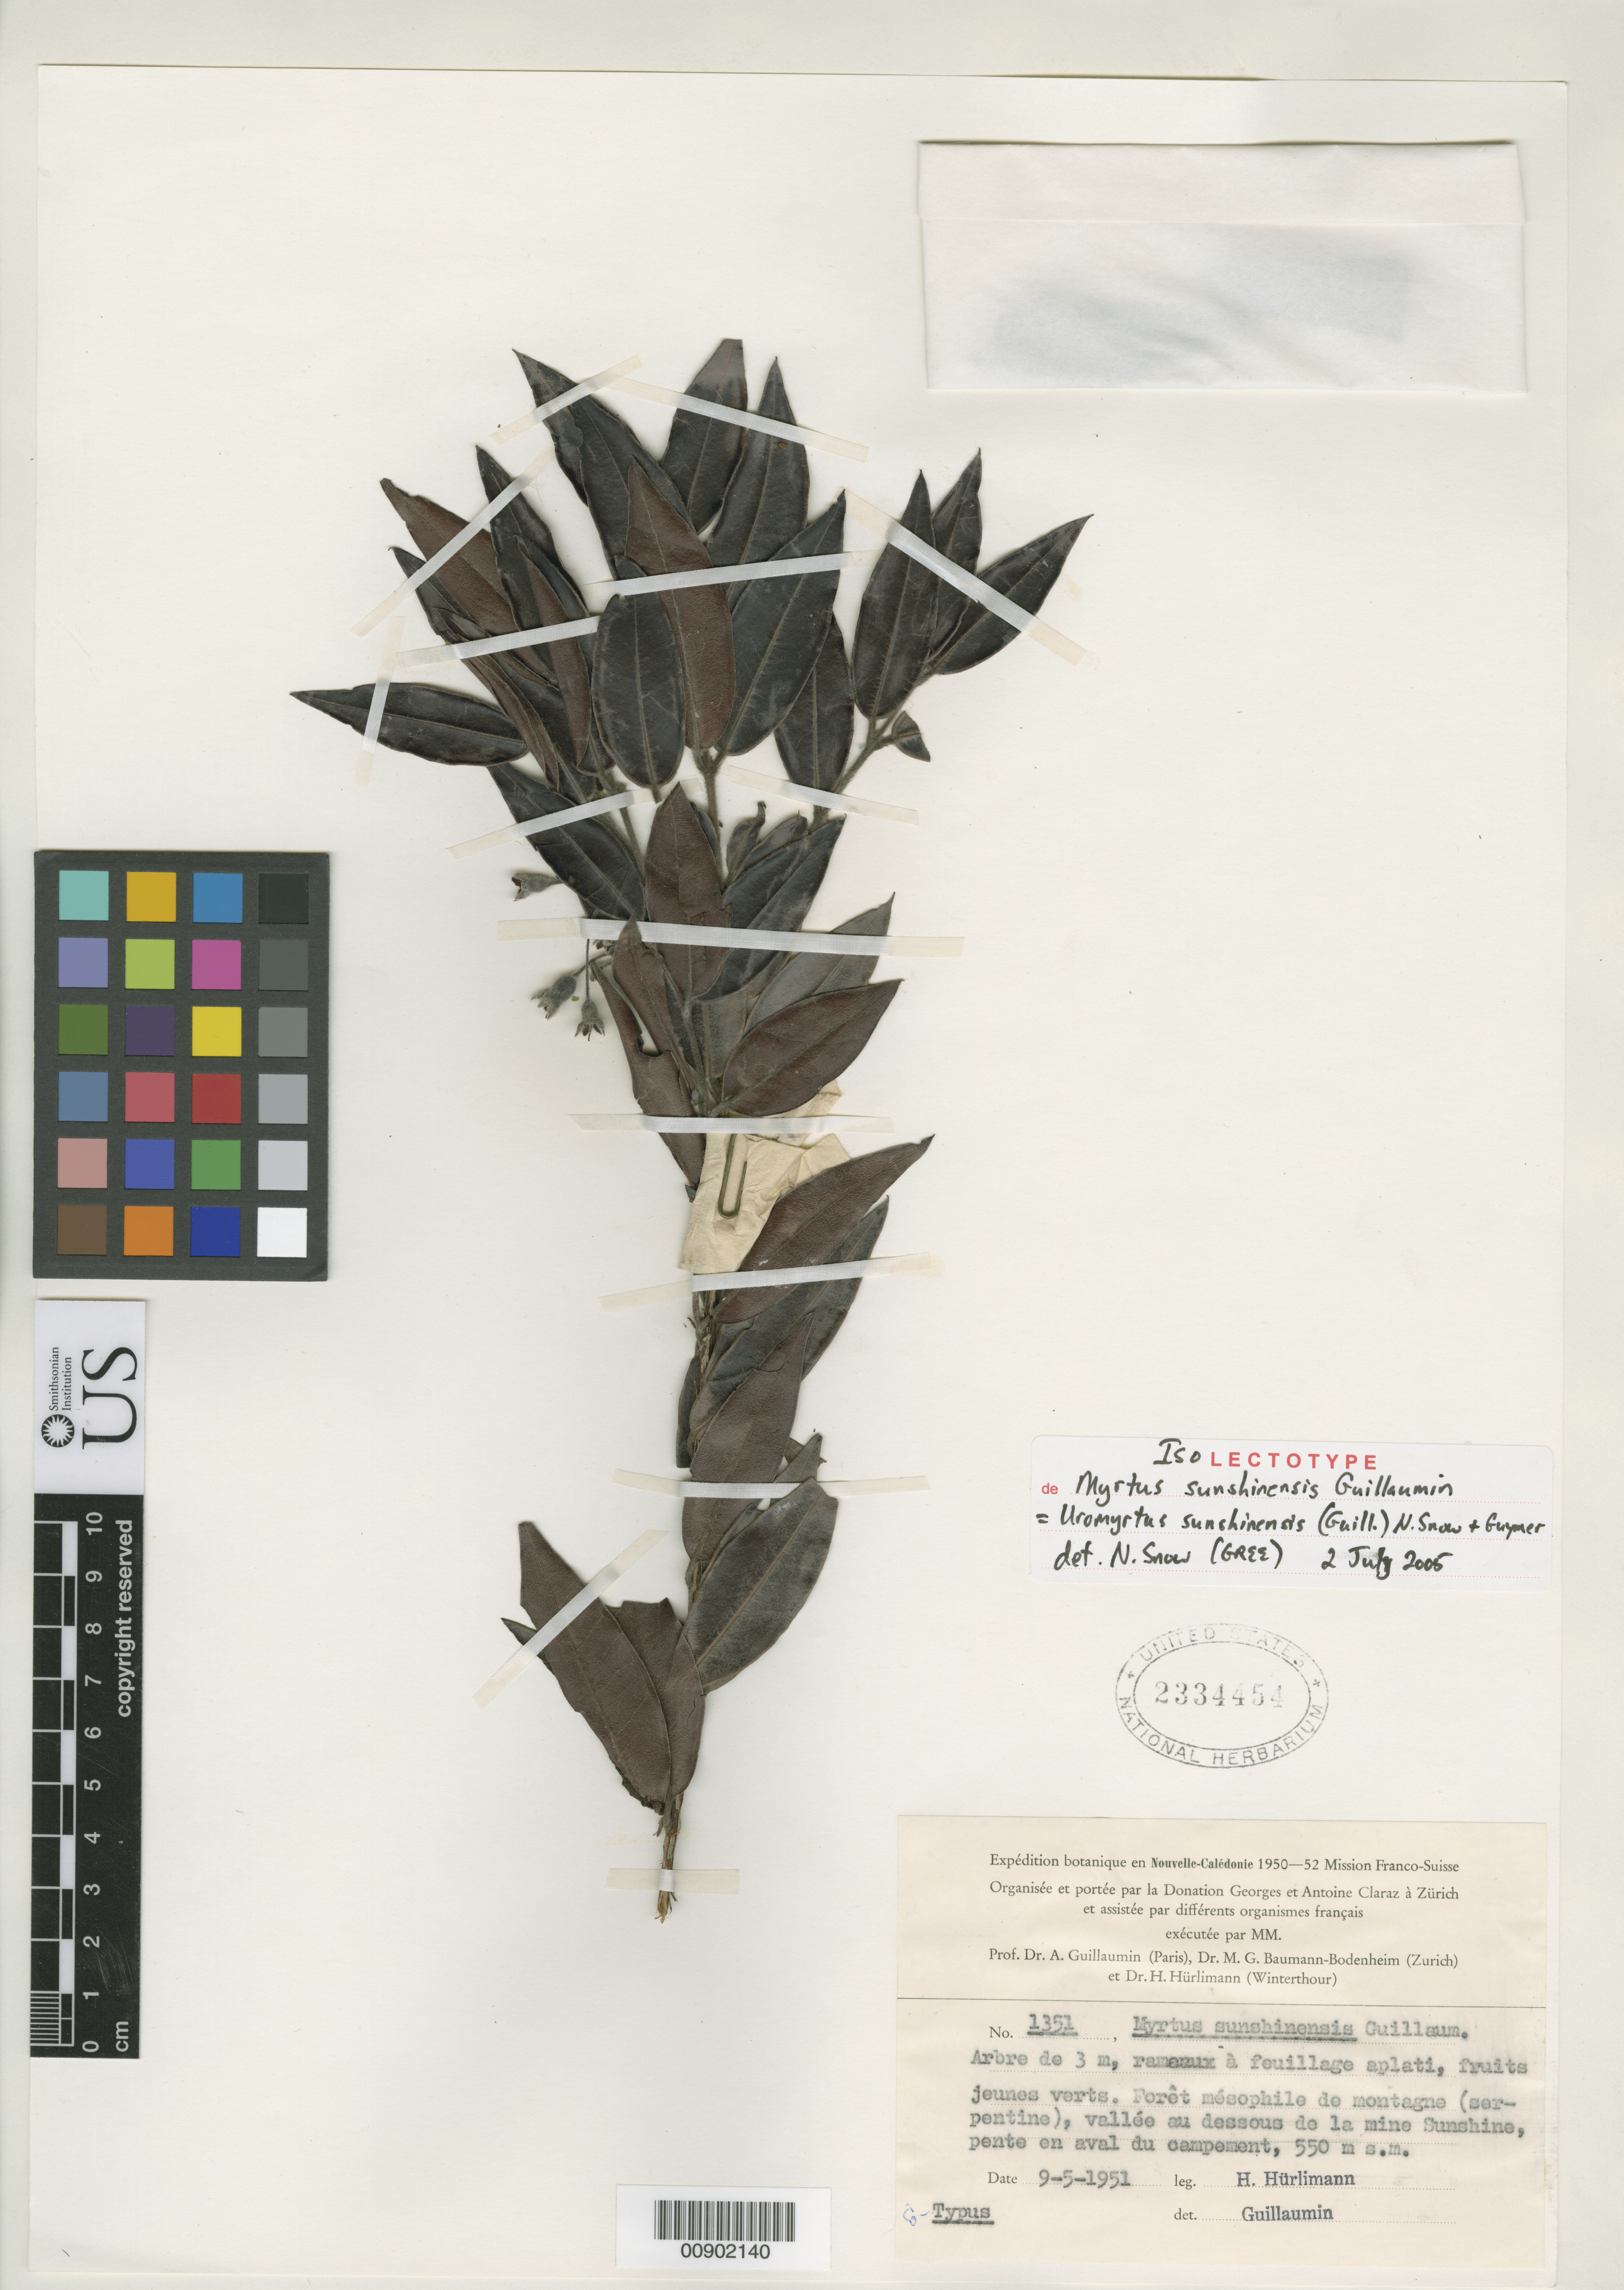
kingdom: Plantae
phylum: Tracheophyta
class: Magnoliopsida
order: Myrtales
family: Myrtaceae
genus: Myrtus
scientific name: Myrtus sunshinensis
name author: Guillaumin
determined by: Snow, N. W.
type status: Isolectotype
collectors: H. Hürlimann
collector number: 1351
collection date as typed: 09 May 1951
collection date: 1951-05-09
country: New Caledonia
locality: Vallée au dessous de la mine Sunshine, pente en aval du campement.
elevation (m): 550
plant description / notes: Effectively lectotypified? Protologue cites 2 syntypes, Hurlimannn 1351 & Hurlimann 1611.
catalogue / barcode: US 2334454